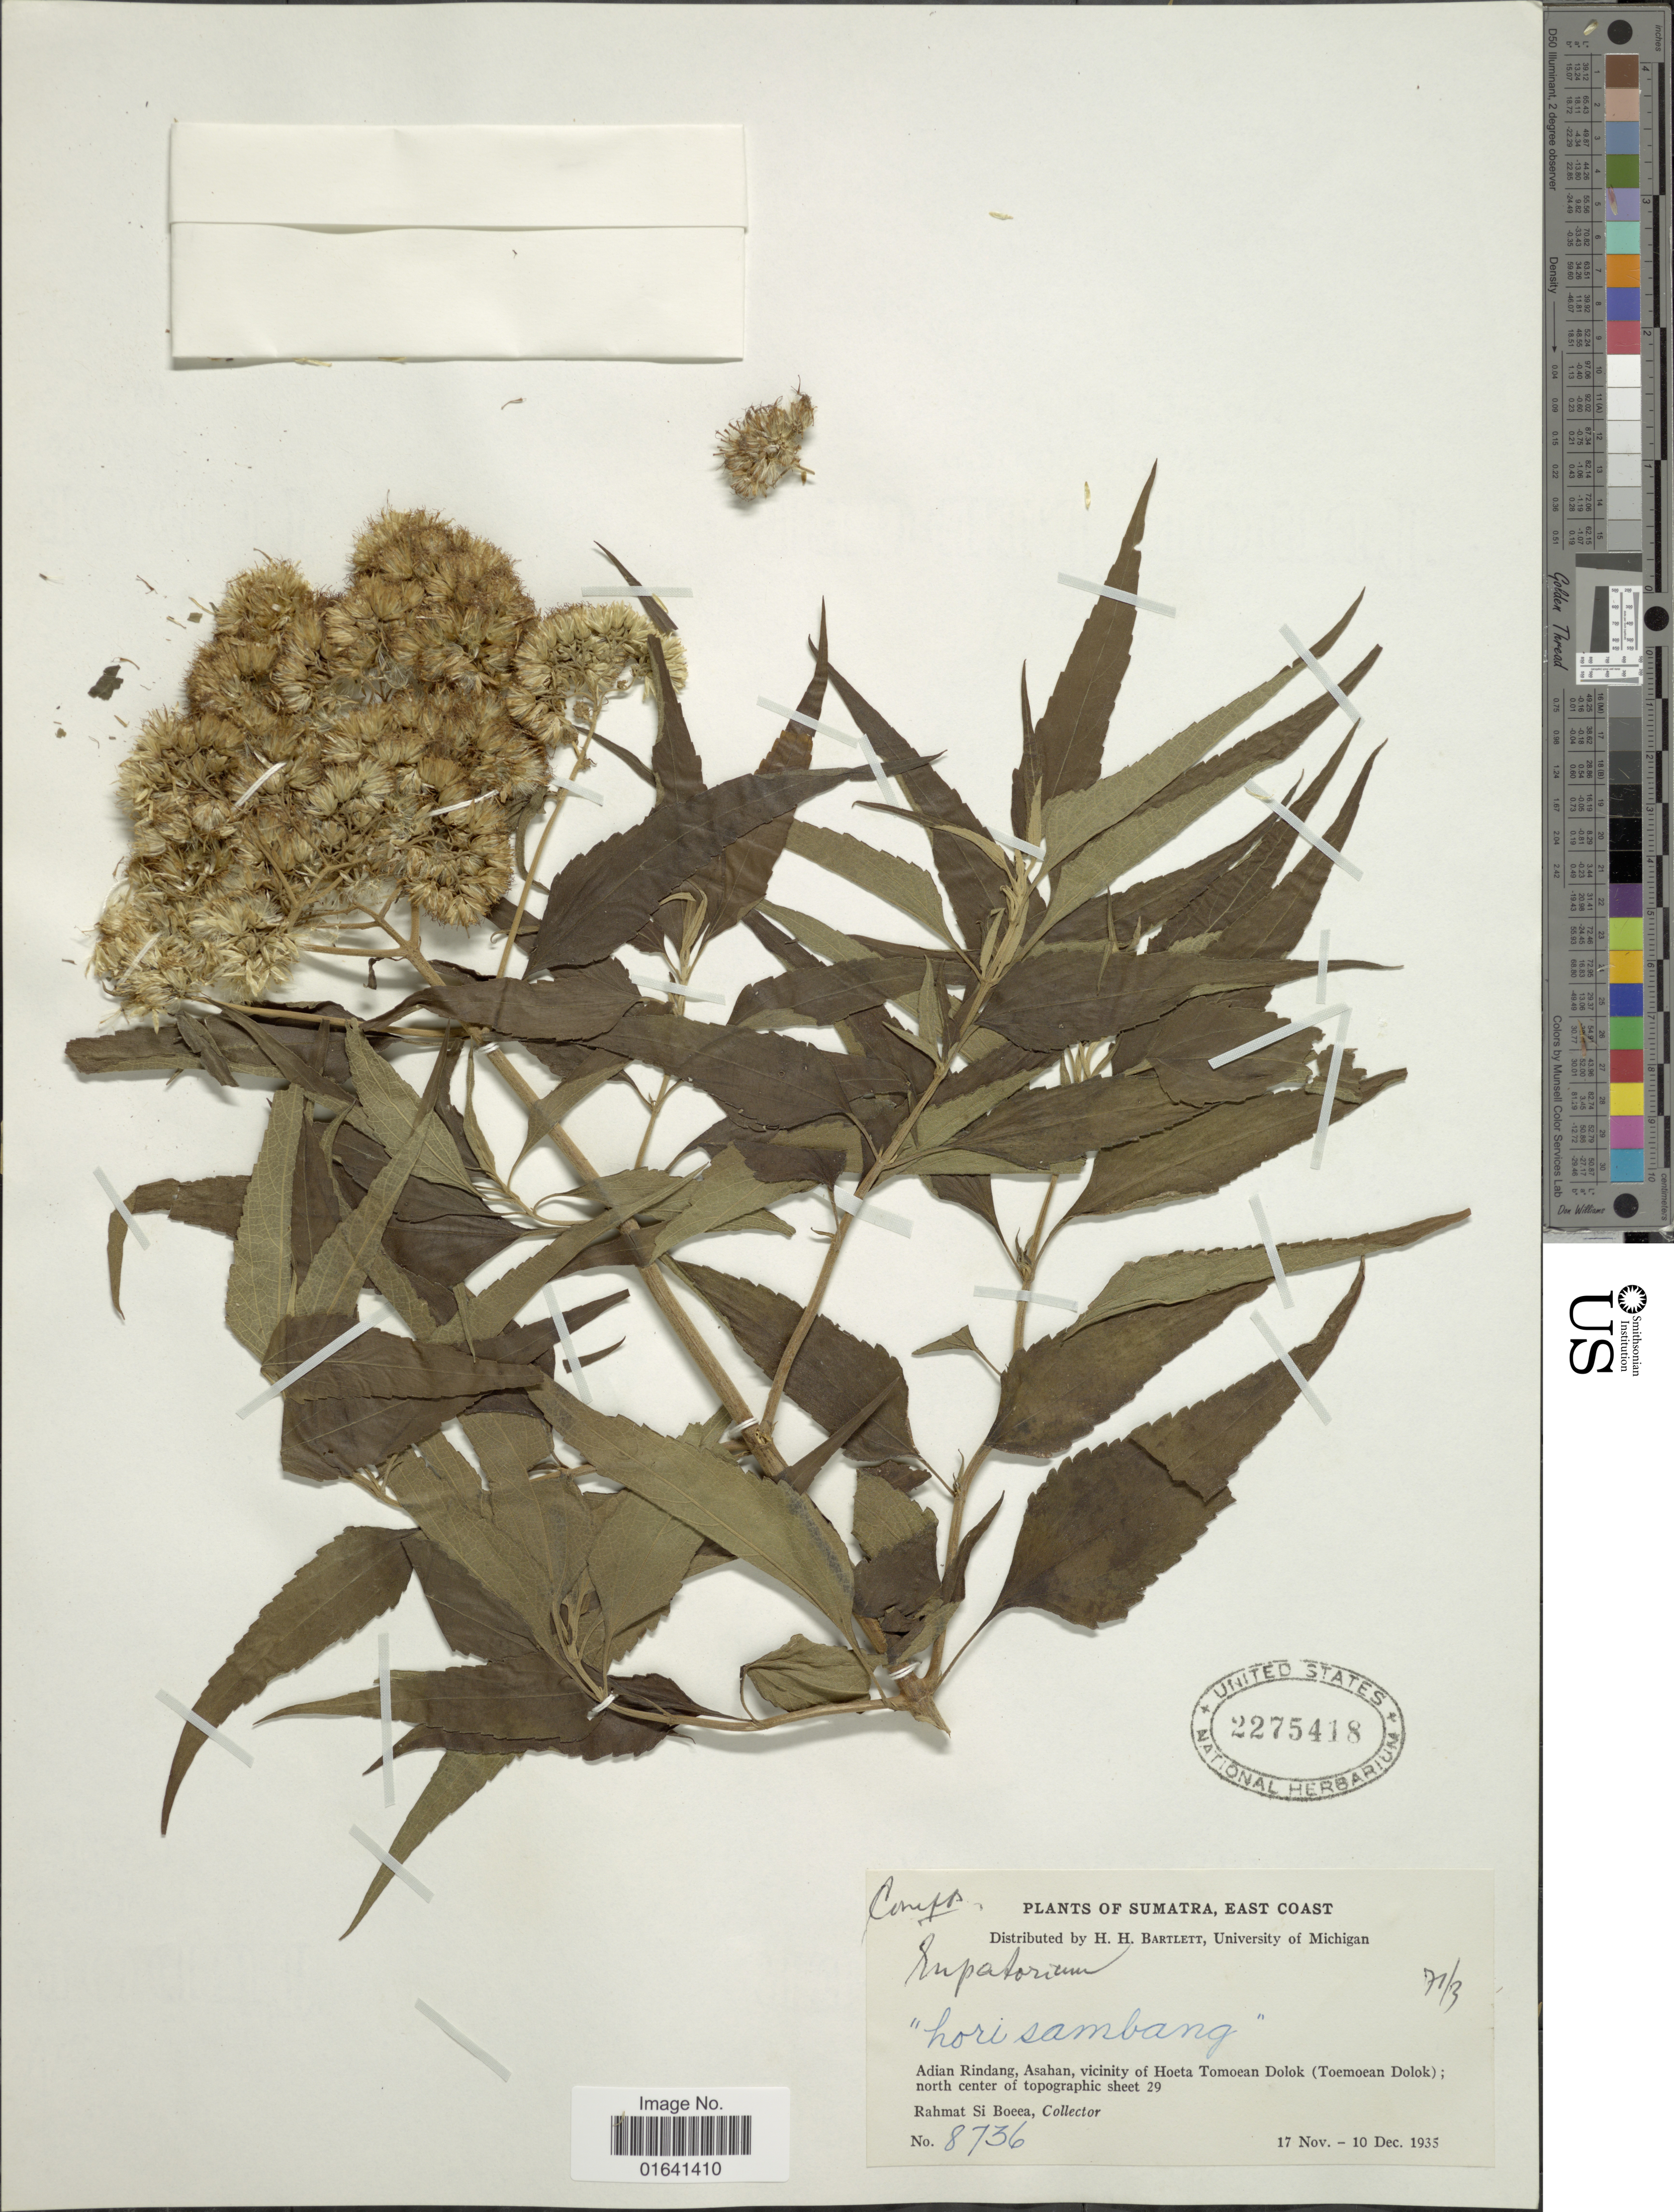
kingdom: Plantae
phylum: Tracheophyta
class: Magnoliopsida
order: Asterales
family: Asteraceae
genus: Austroeupatorium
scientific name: Austroeupatorium inulaefolium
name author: (Kunth) R.M. King & H. Rob.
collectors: Rahmat Si Boeea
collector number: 8736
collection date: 1935-11-17/1935-12-10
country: Indonesia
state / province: Sumatra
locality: East Coast, 'Hori Sambang', Adian Rindang, Asahan, vicinity of Hoeta Tomoean Dolok (Toemoean Dolok); north center of topographic sheet 29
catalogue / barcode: US 2275418